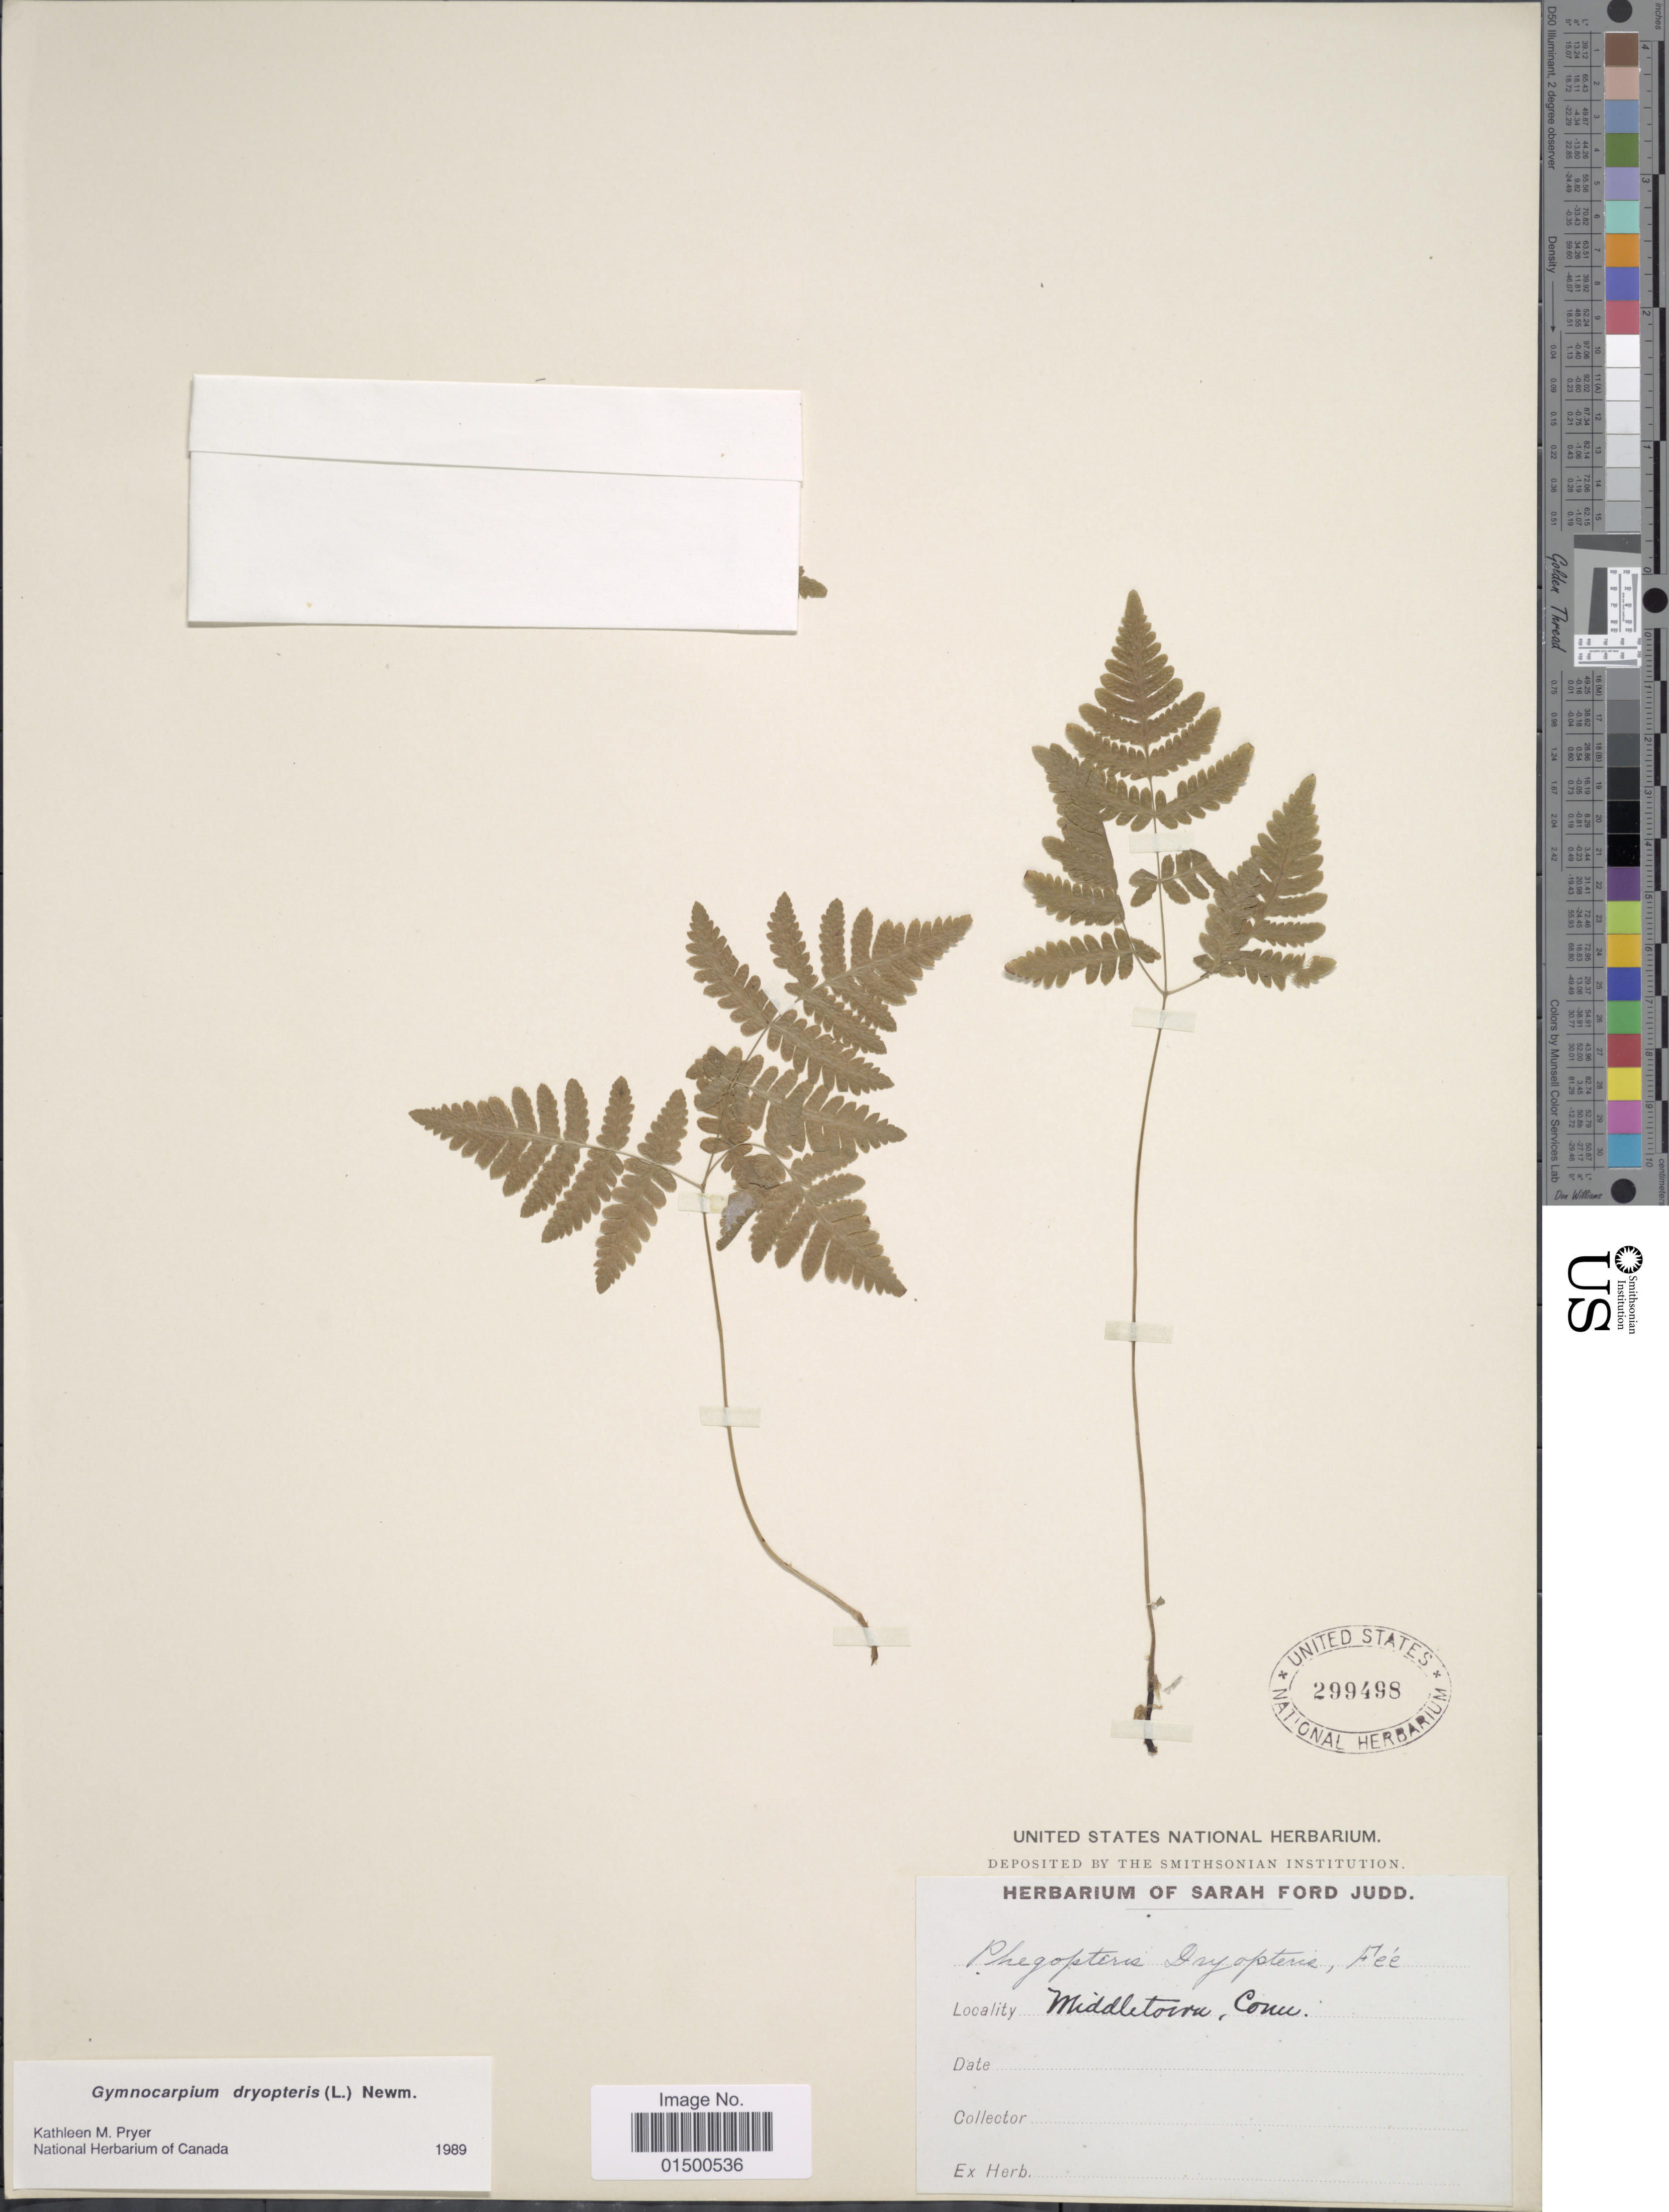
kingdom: Plantae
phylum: Tracheophyta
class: Polypodiopsida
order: Polypodiales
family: Cystopteridaceae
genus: Gymnocarpium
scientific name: Gymnocarpium dryopteris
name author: (L.) Newman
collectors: ex herb. Sarah Ford Judd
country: United States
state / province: Connecticut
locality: Middletown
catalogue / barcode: US 299498